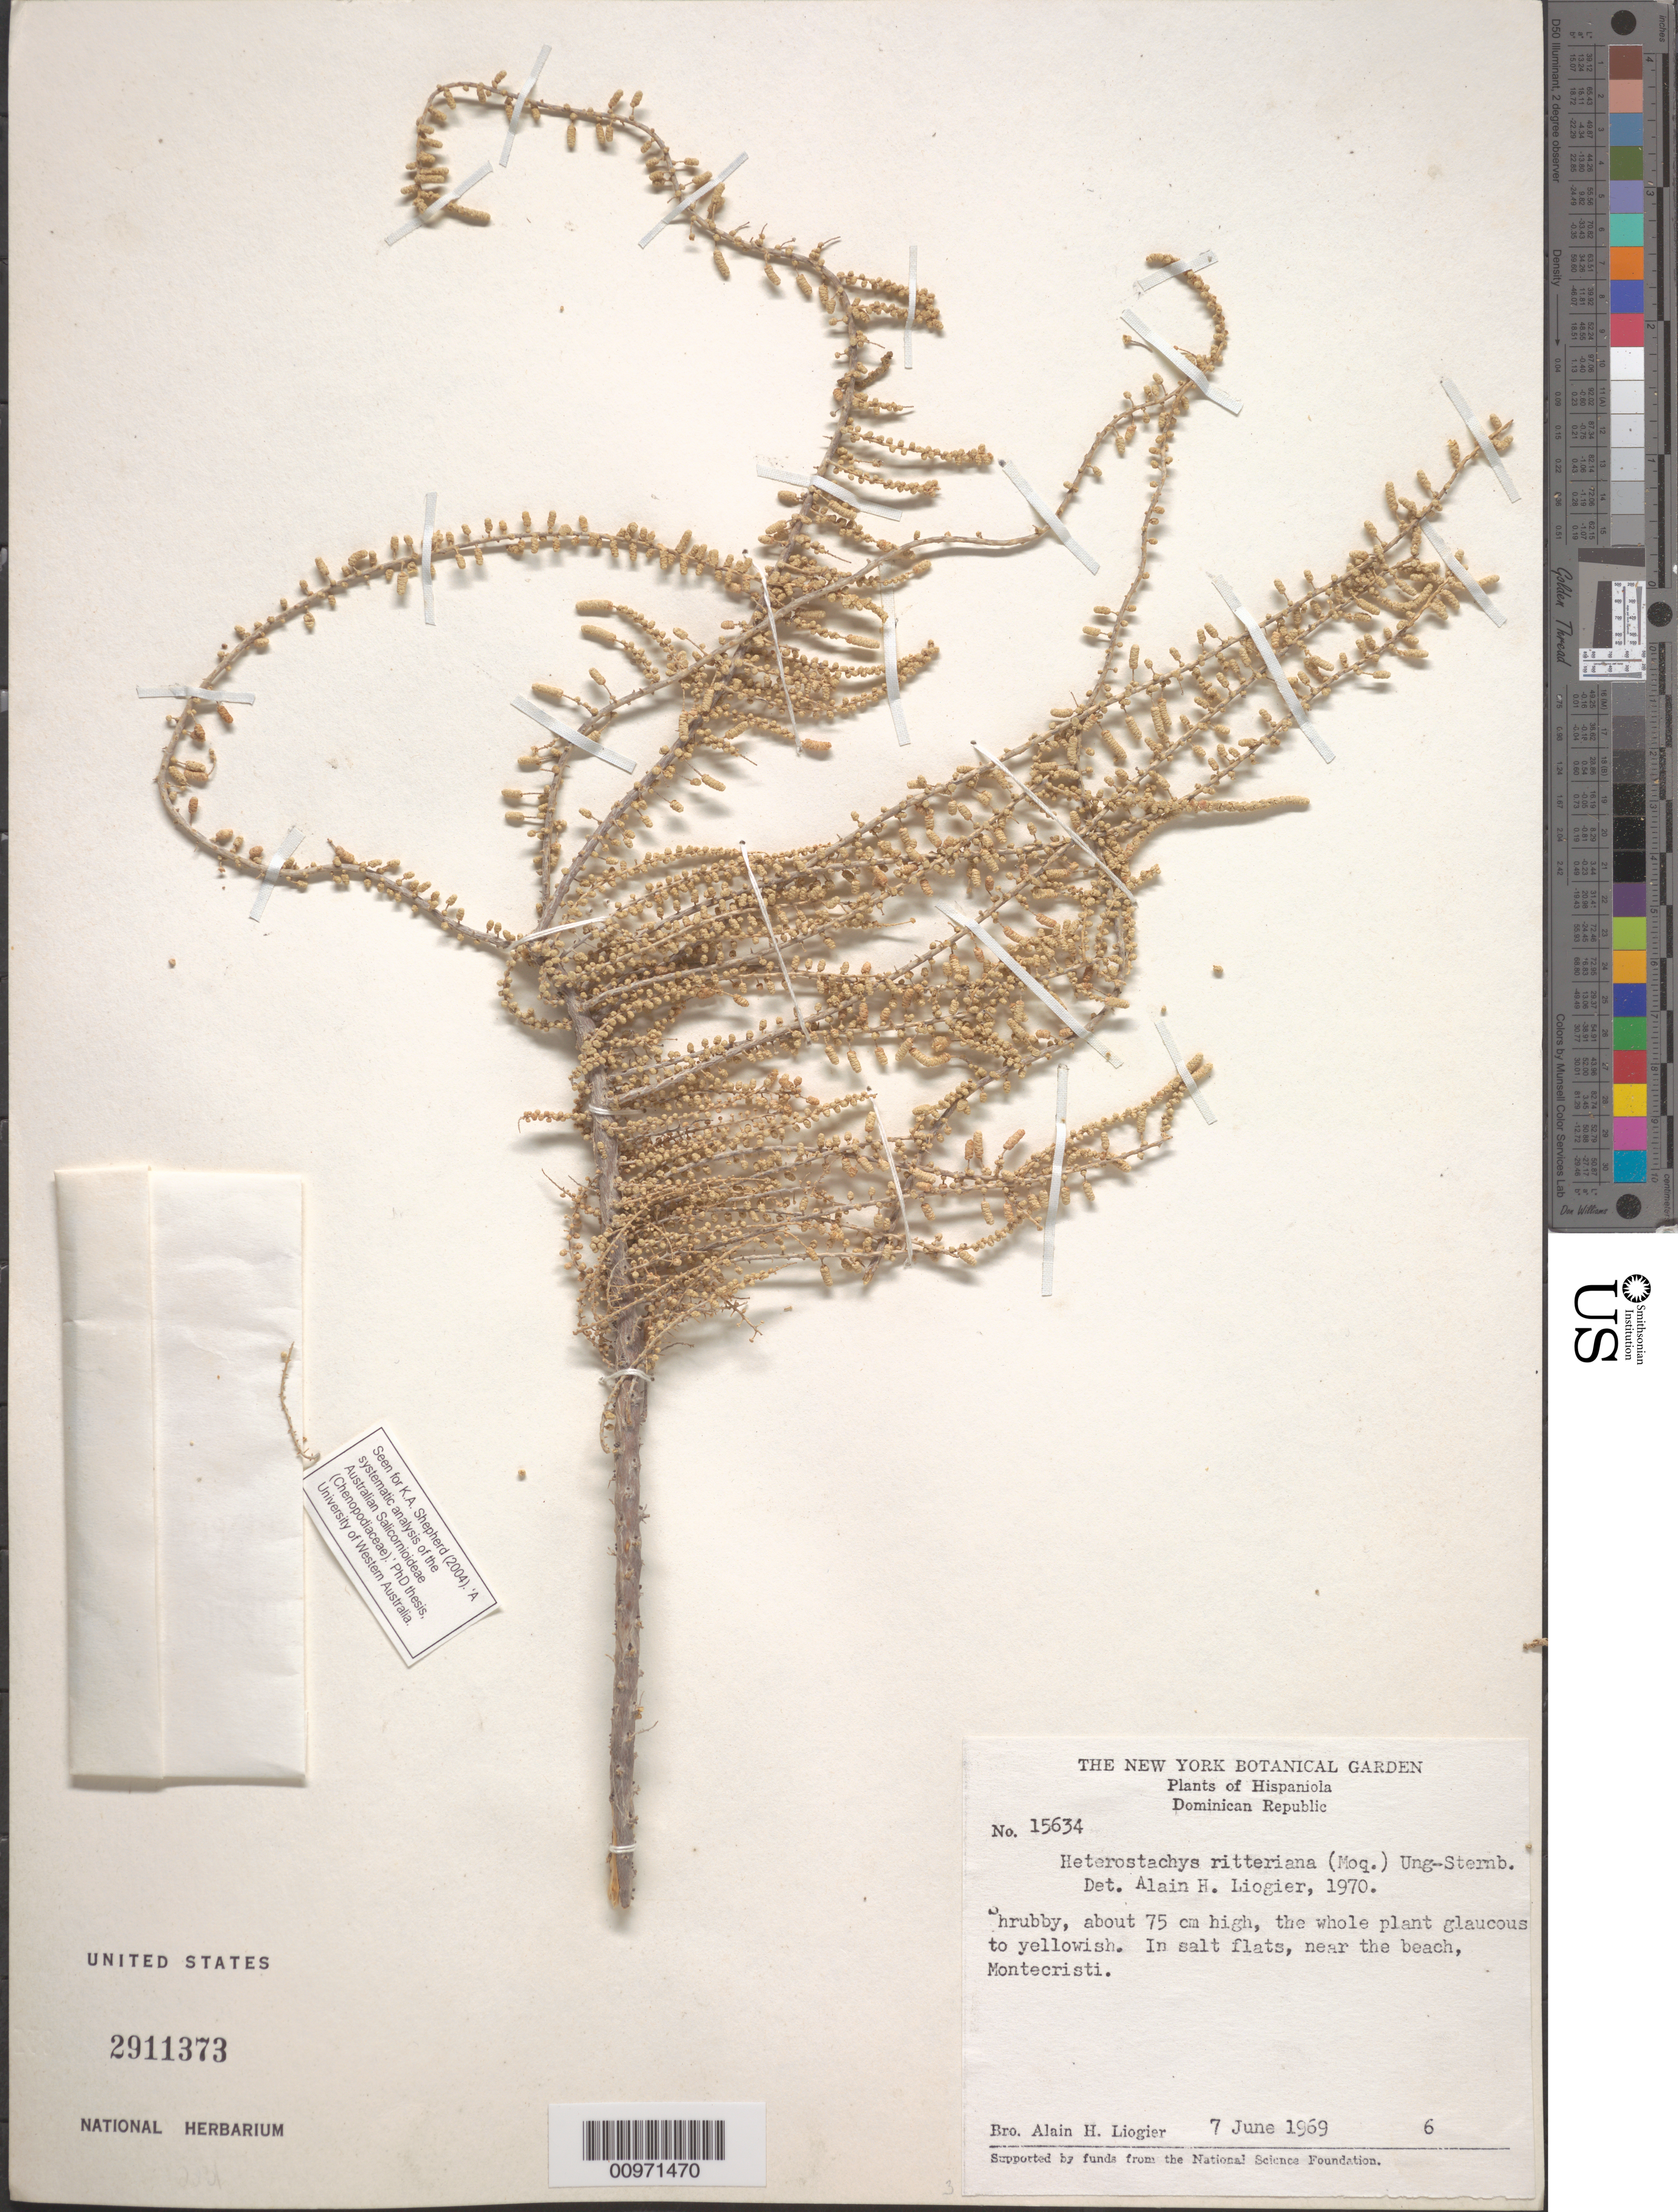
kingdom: Plantae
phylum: Tracheophyta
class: Magnoliopsida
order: Caryophyllales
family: Amaranthaceae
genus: Heterostachys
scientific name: Heterostachys ritteriana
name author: (Moq.) Ung.-Sternb.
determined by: Liogier, Alain H.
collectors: A. H. Liogier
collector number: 15634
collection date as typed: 07 Jun 1969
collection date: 1969-06-07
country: Dominican Republic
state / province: Monte Cristi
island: Hispaniola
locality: Montecristi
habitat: In salt flats, near the beach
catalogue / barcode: US 2911373